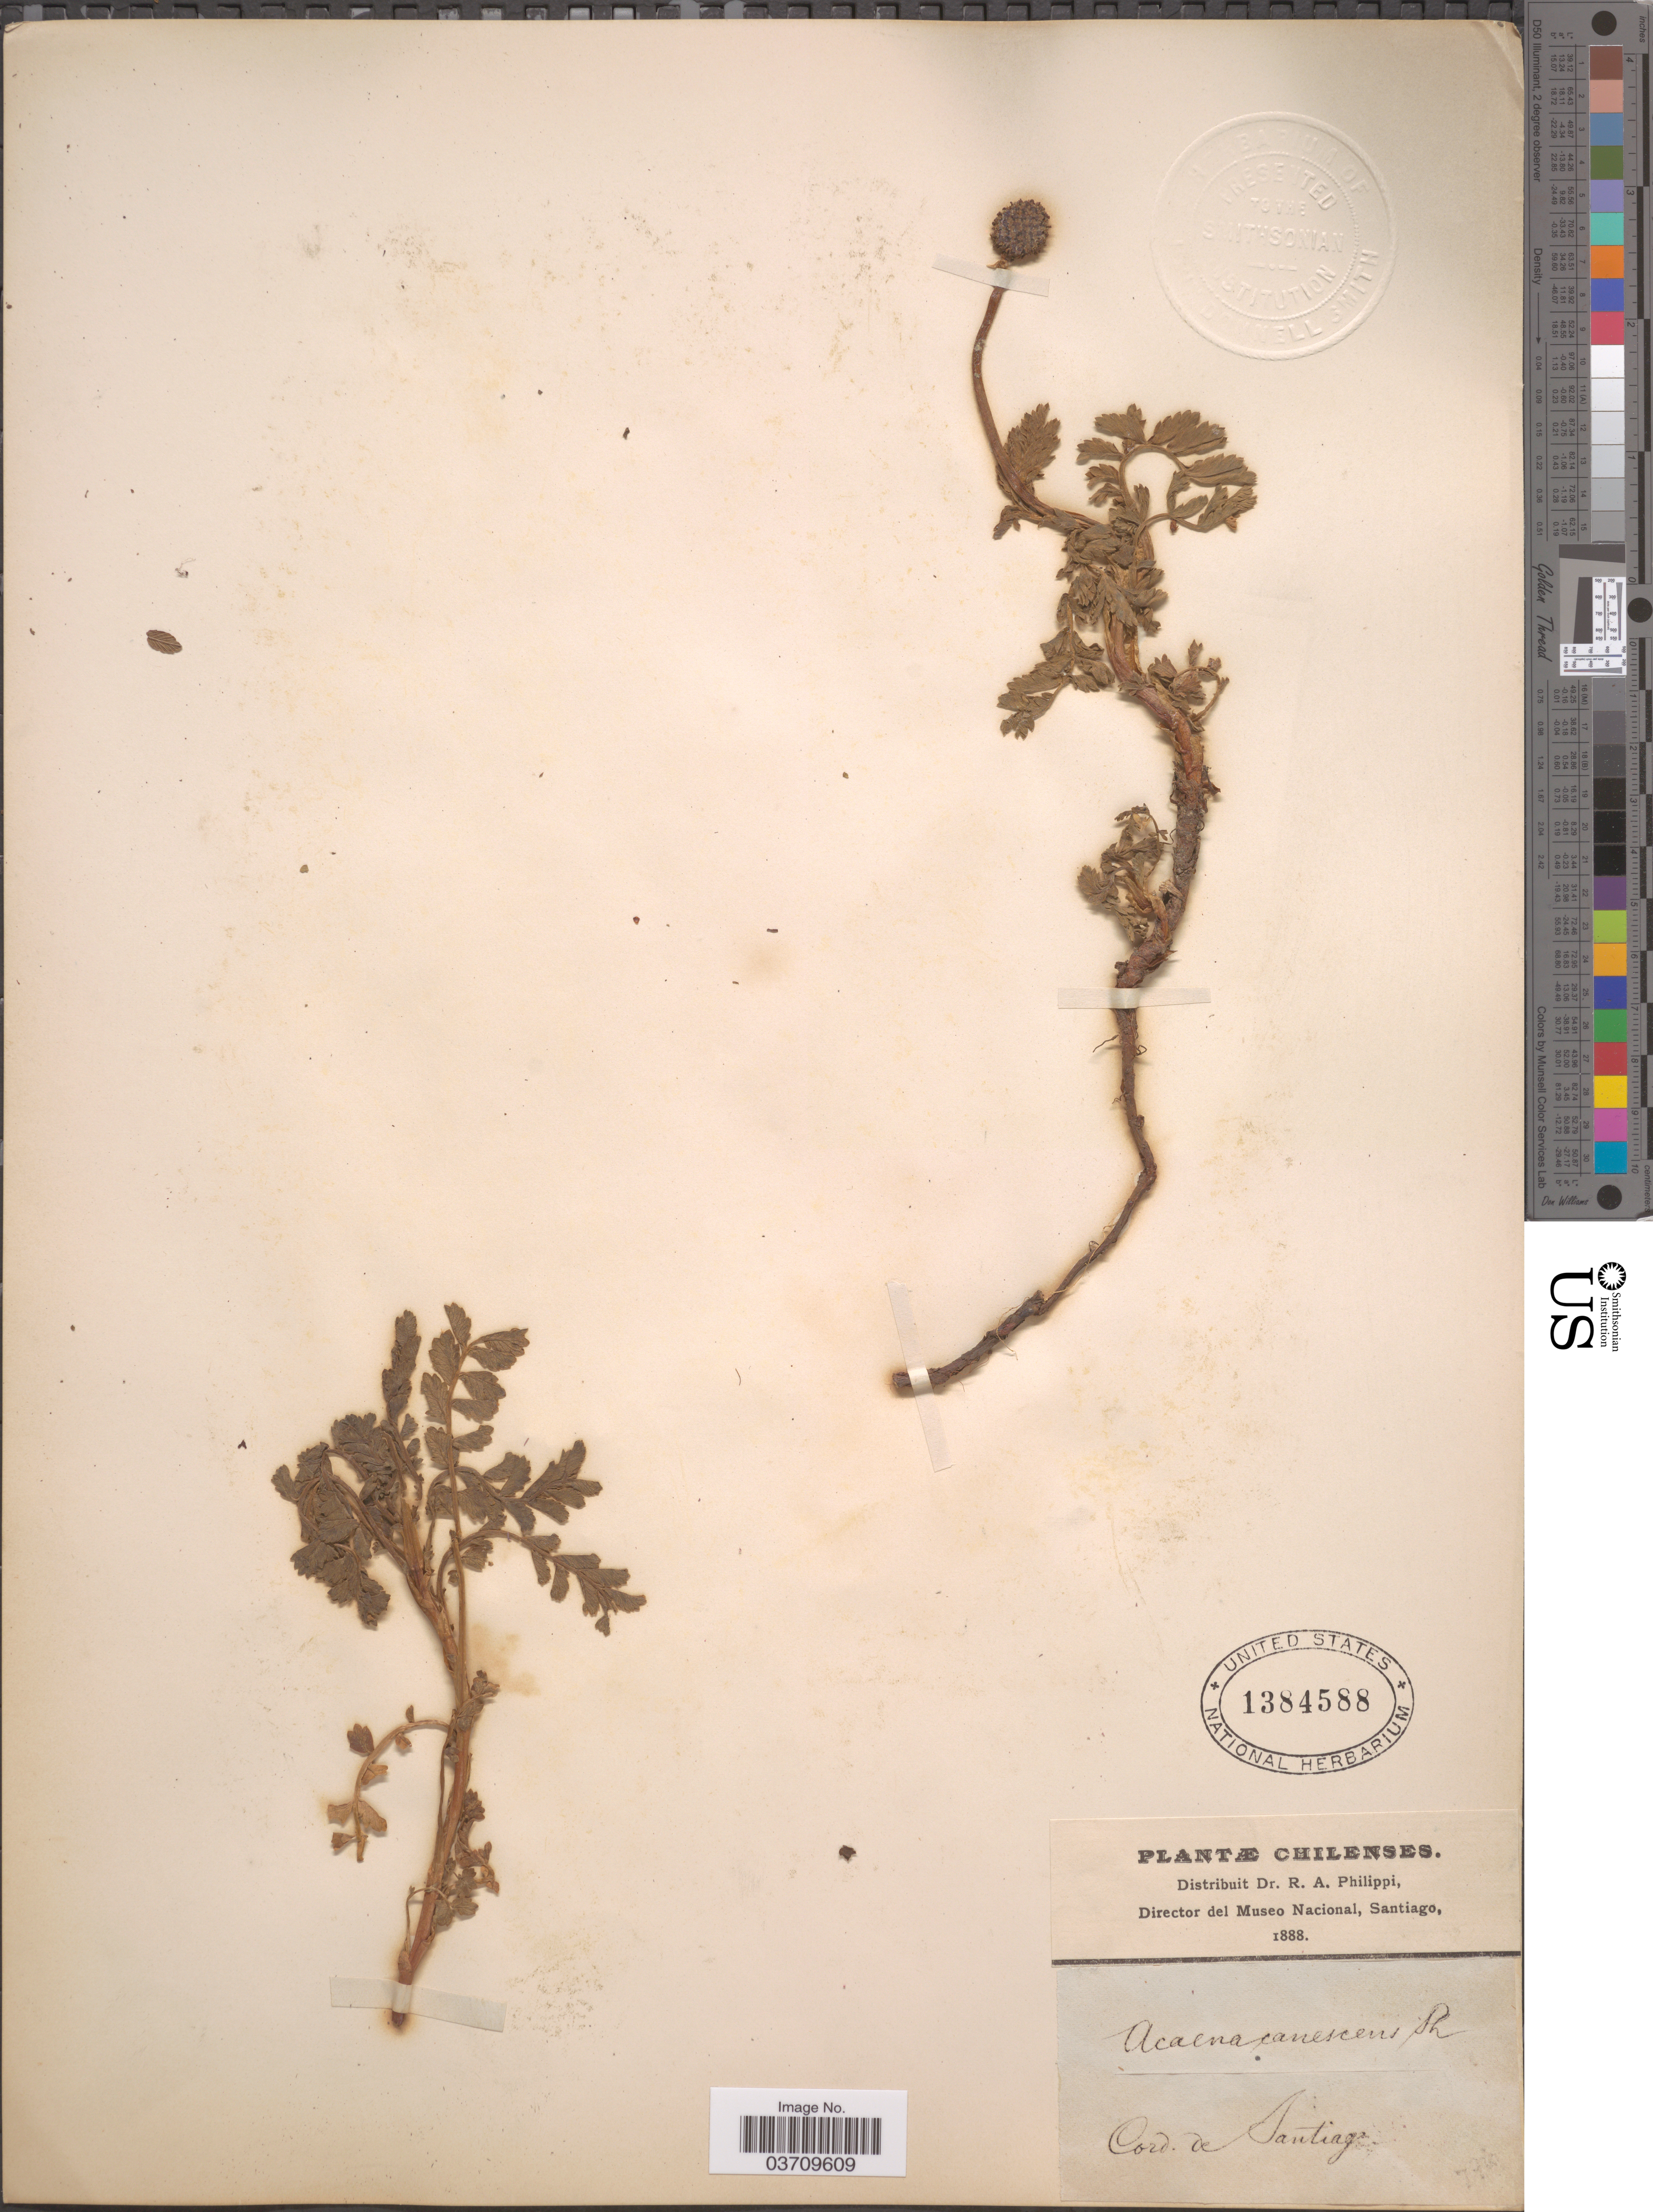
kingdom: Plantae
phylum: Tracheophyta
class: Magnoliopsida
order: Rosales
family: Rosaceae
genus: Acaena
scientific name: Acaena magellanica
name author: Vahl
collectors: ex. herb. R.A. Philippi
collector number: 796*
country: Chile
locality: Cord. de Santiago.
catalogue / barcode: US 1384588